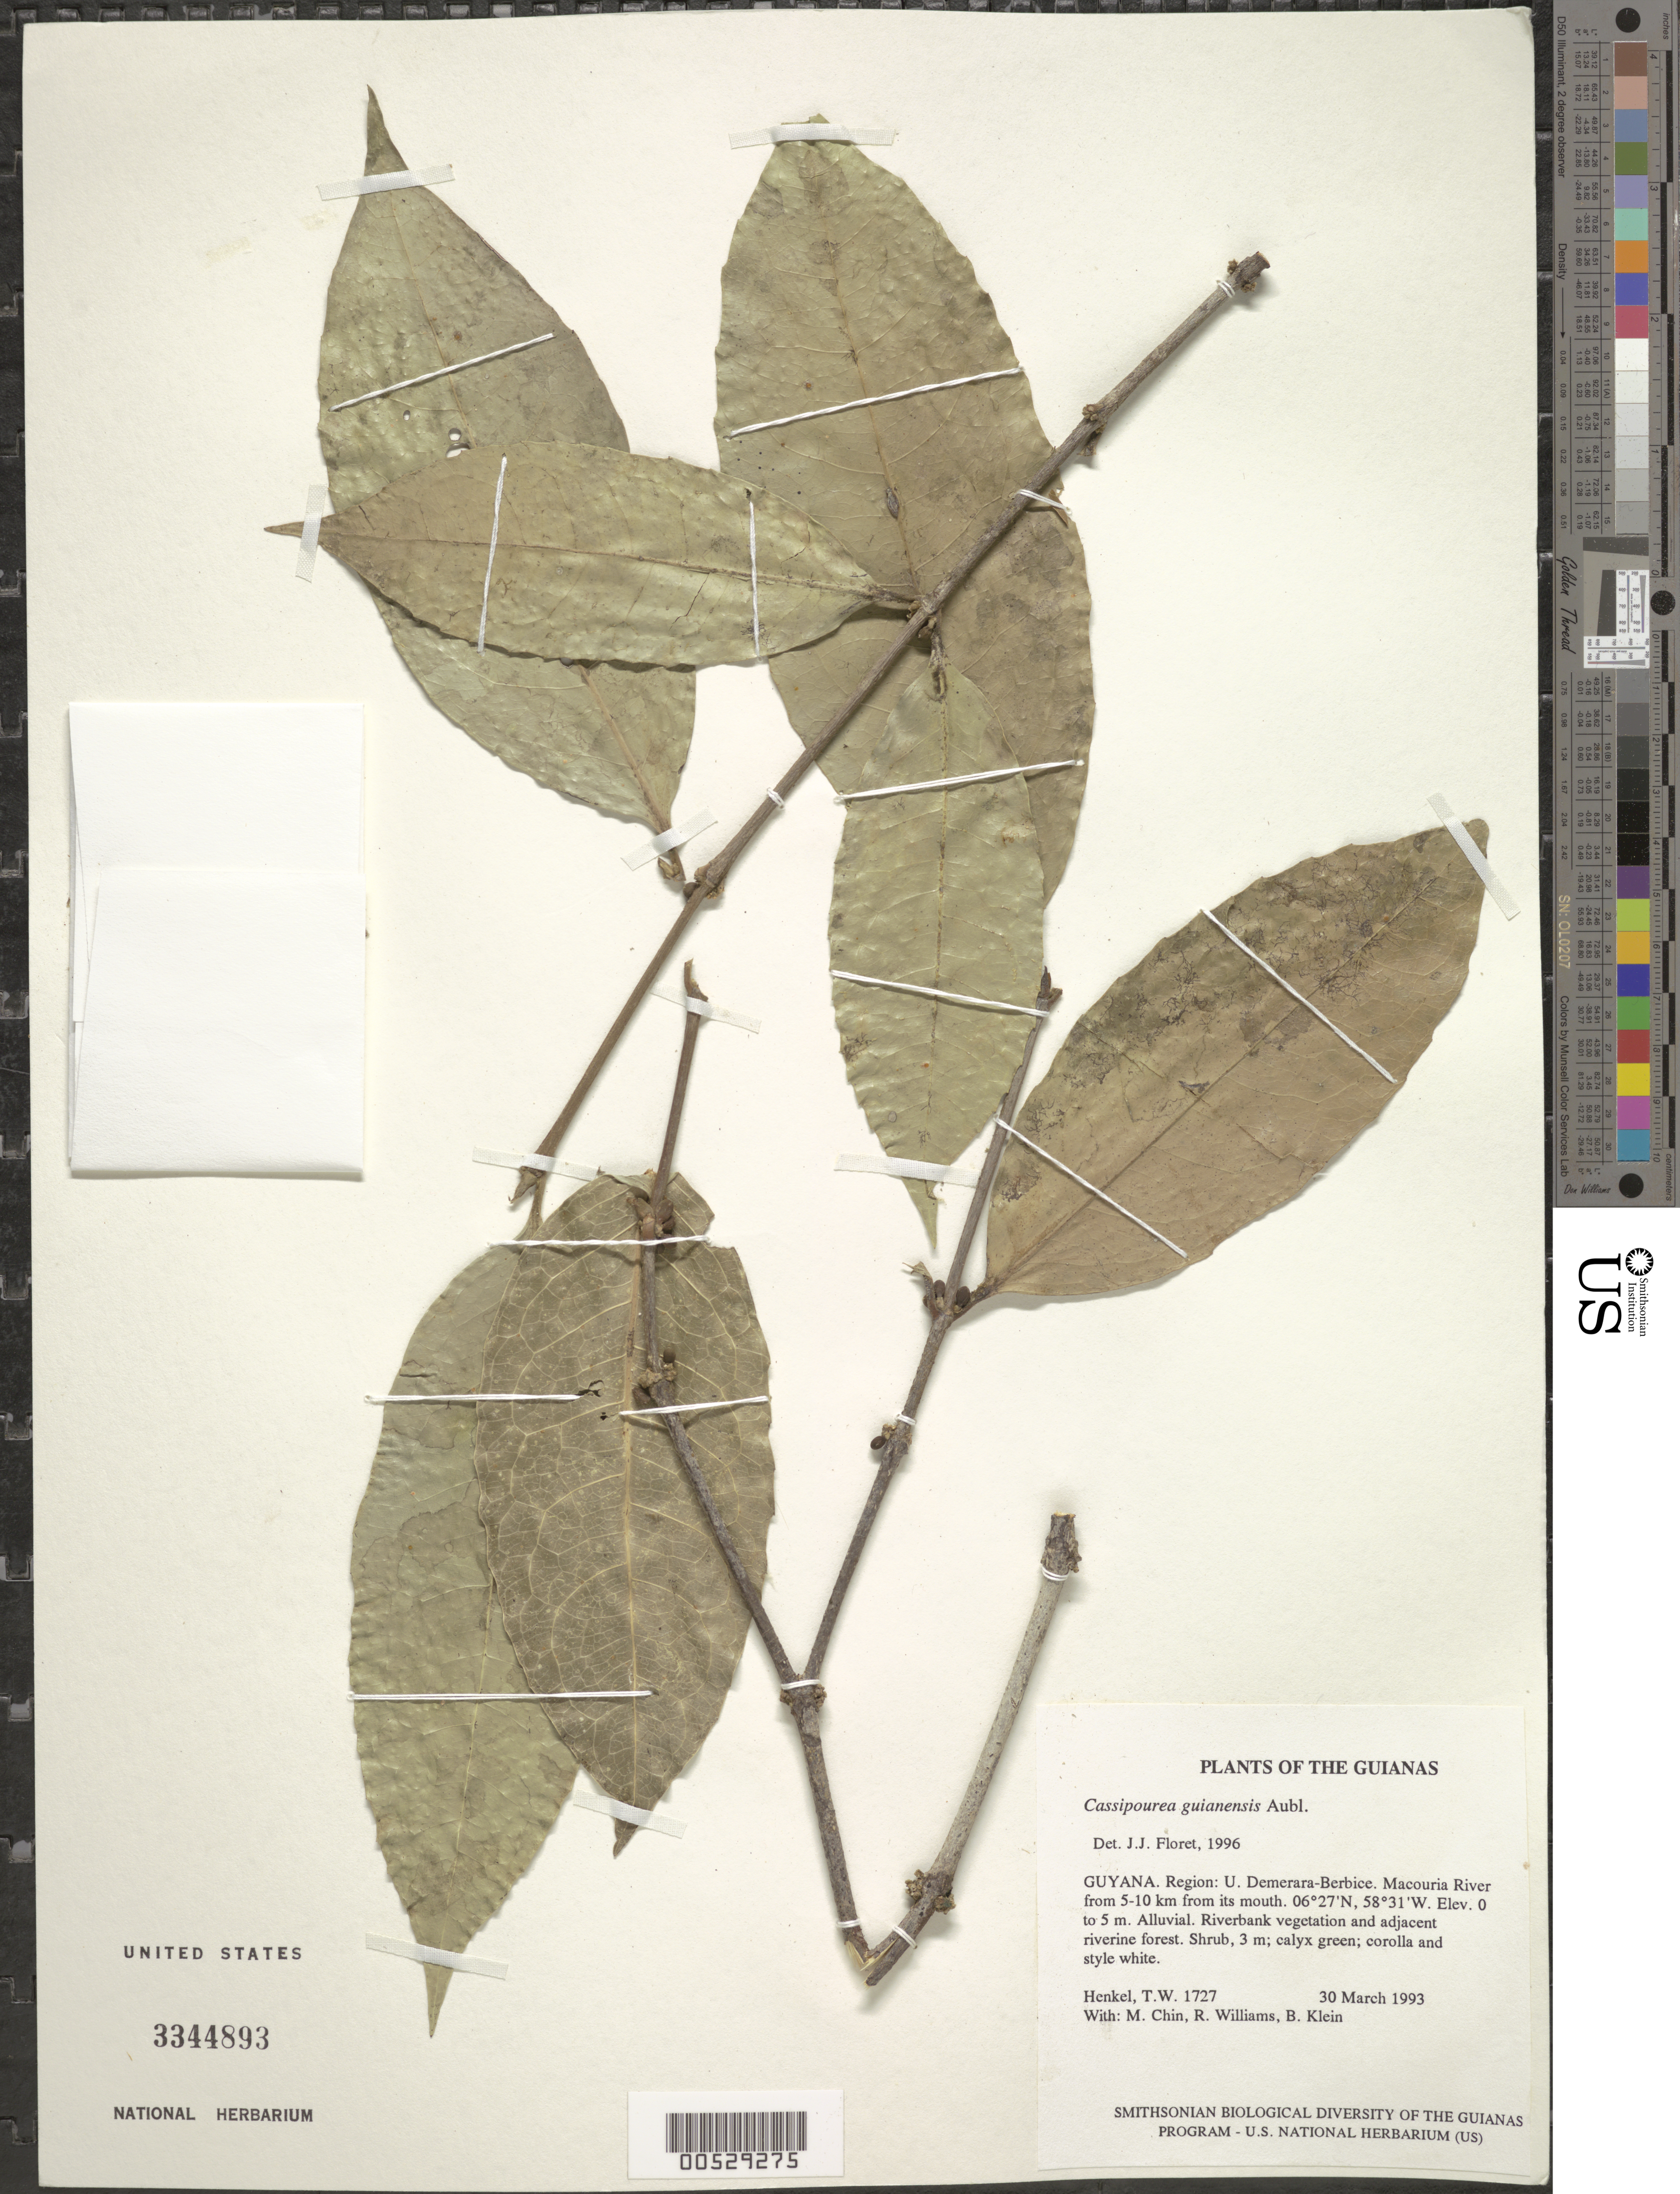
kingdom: Plantae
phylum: Tracheophyta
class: Magnoliopsida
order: Malpighiales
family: Rhizophoraceae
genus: Cassipourea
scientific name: Cassipourea guianensis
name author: Aubl.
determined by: Floret, J. J.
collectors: T. Henkel, M. Chin, R. Williams & B. Klein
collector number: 1727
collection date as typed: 30 March 1993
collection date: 1993-03-30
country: Guyana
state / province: U. Demerara-Berbice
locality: Macouria River from 5-10 km from its mouth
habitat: Alluvial. Riverbank vegetation and adjacent riverine forest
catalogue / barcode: US 3344893